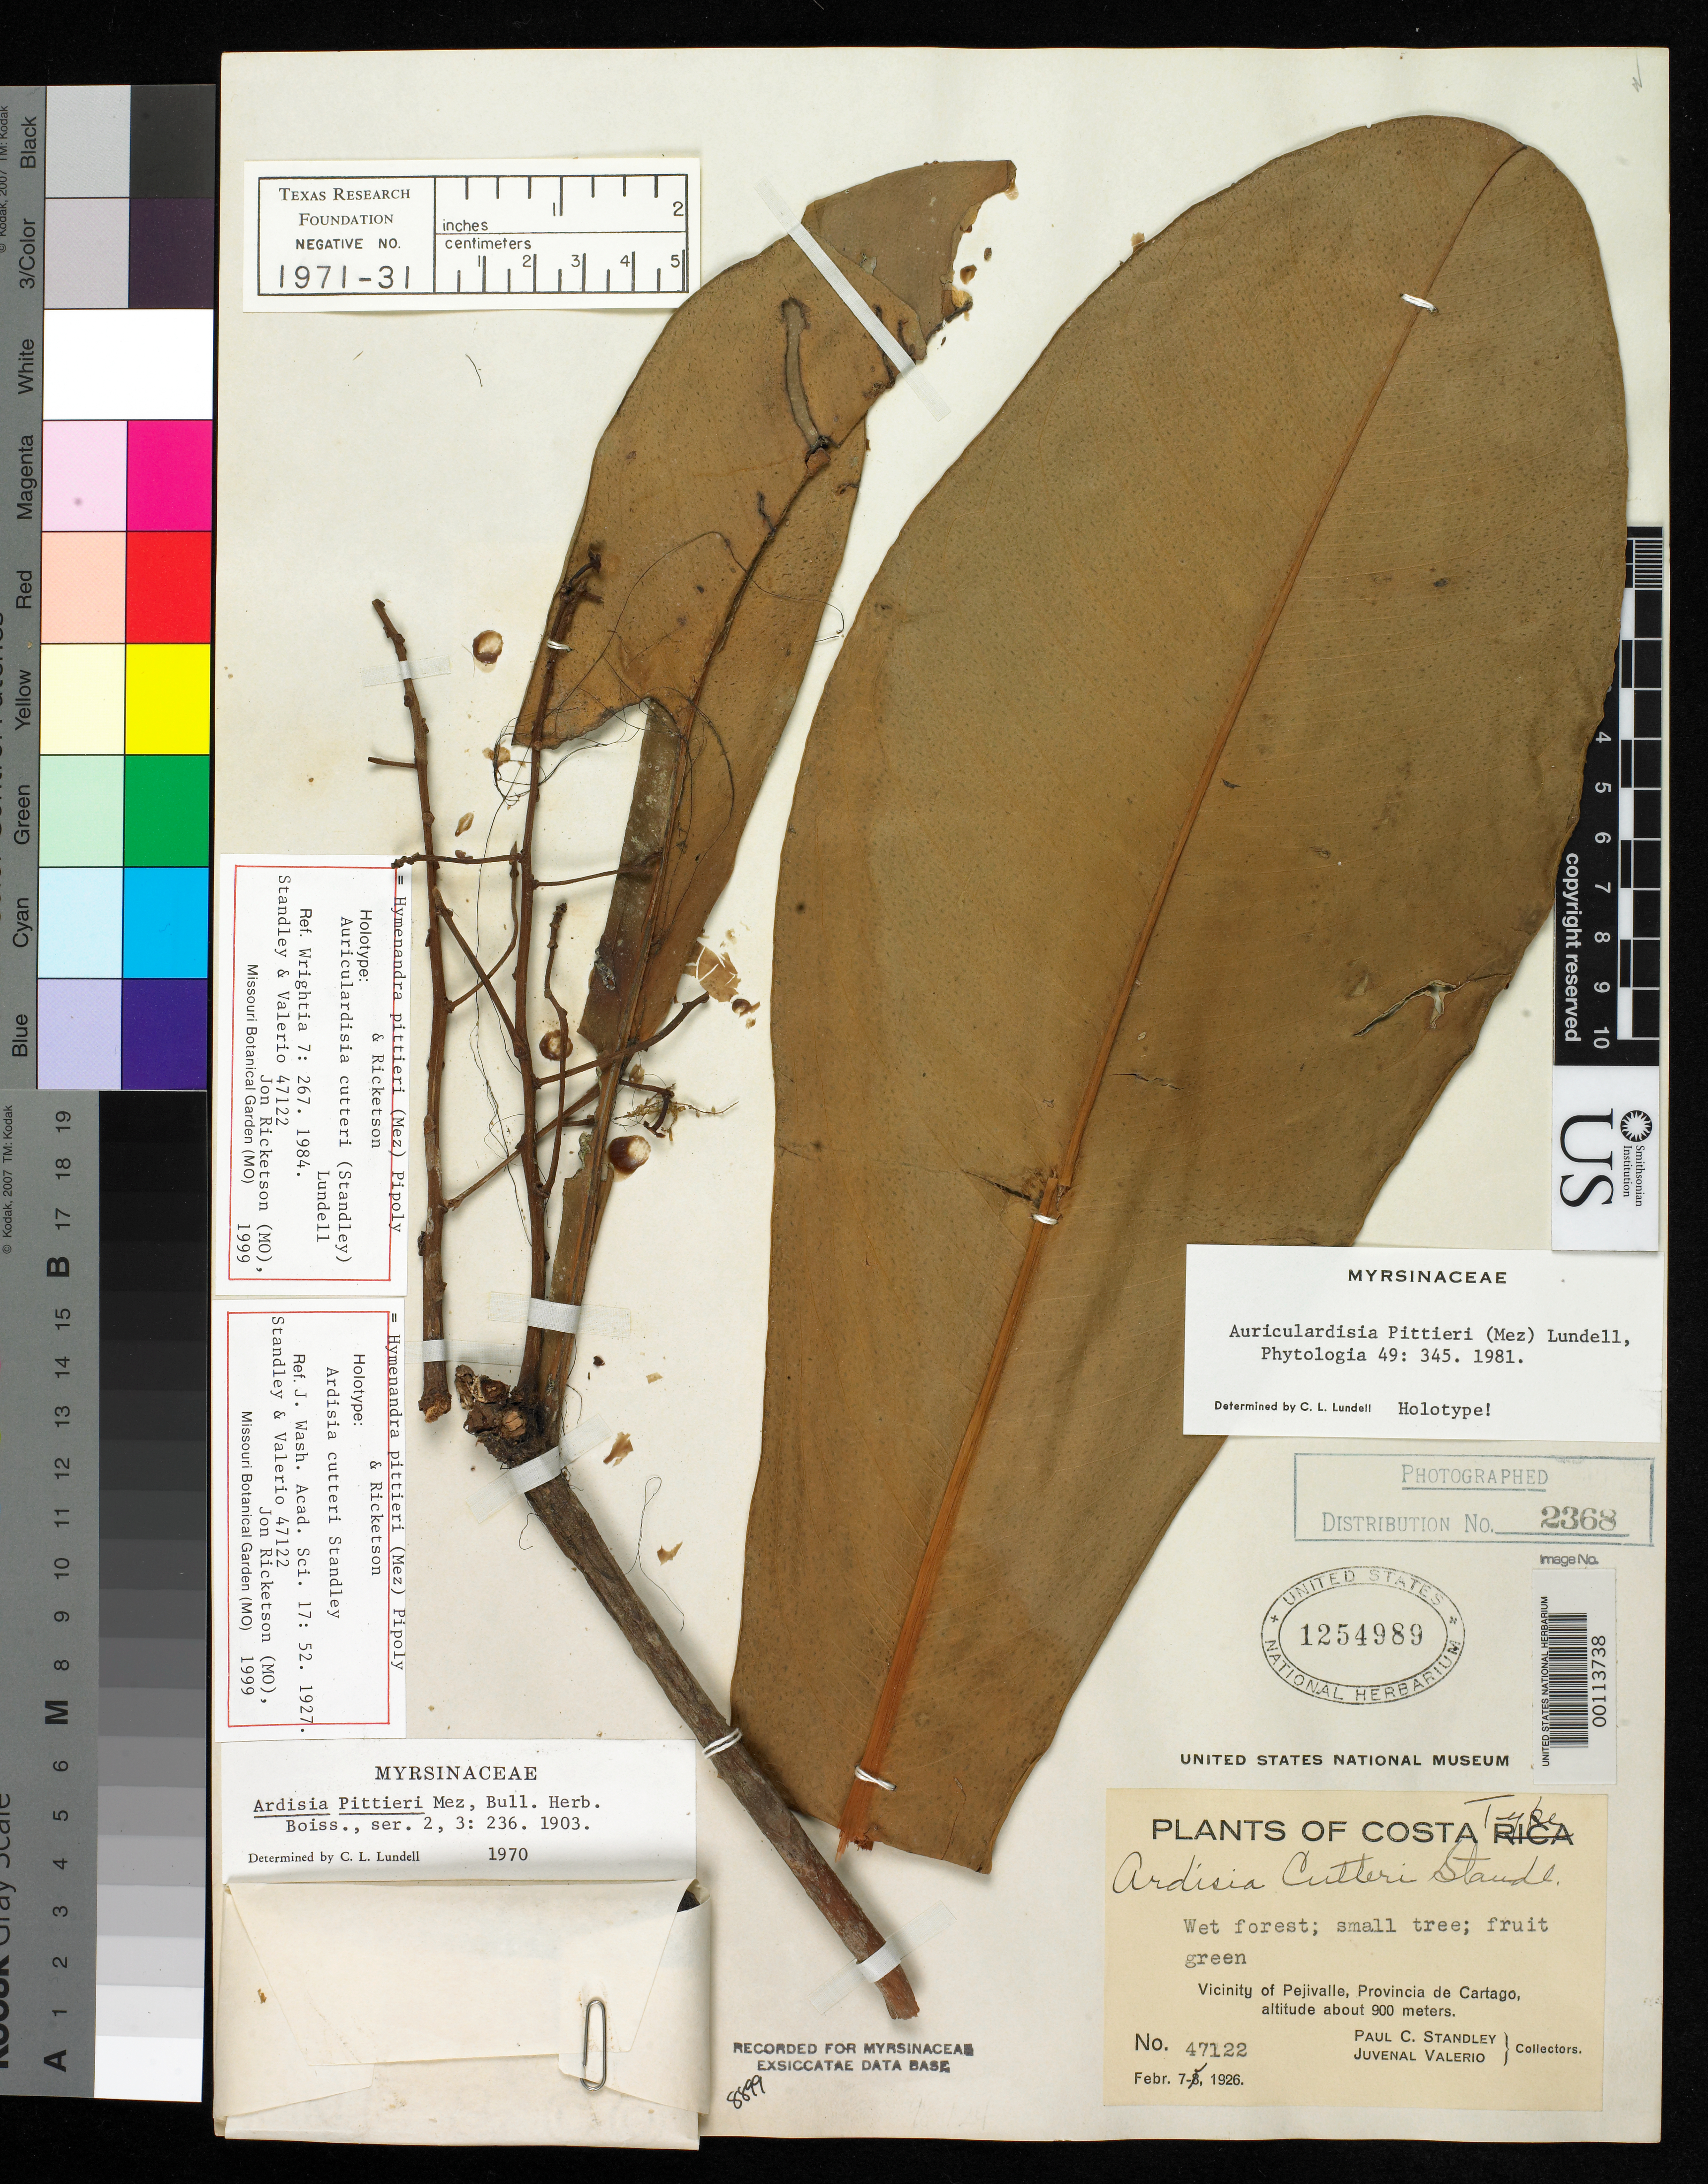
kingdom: Plantae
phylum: Tracheophyta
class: Magnoliopsida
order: Ericales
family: Primulaceae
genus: Ardisia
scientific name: Ardisia cutteri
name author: Standl.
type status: Holotype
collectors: P. C. Standley & J. Valerio R.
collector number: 47122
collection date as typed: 07 Feb 1926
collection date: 1926-02-07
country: Costa Rica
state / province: Cartago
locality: Vicinity of Pejivalle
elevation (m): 900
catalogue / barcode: US 1254989